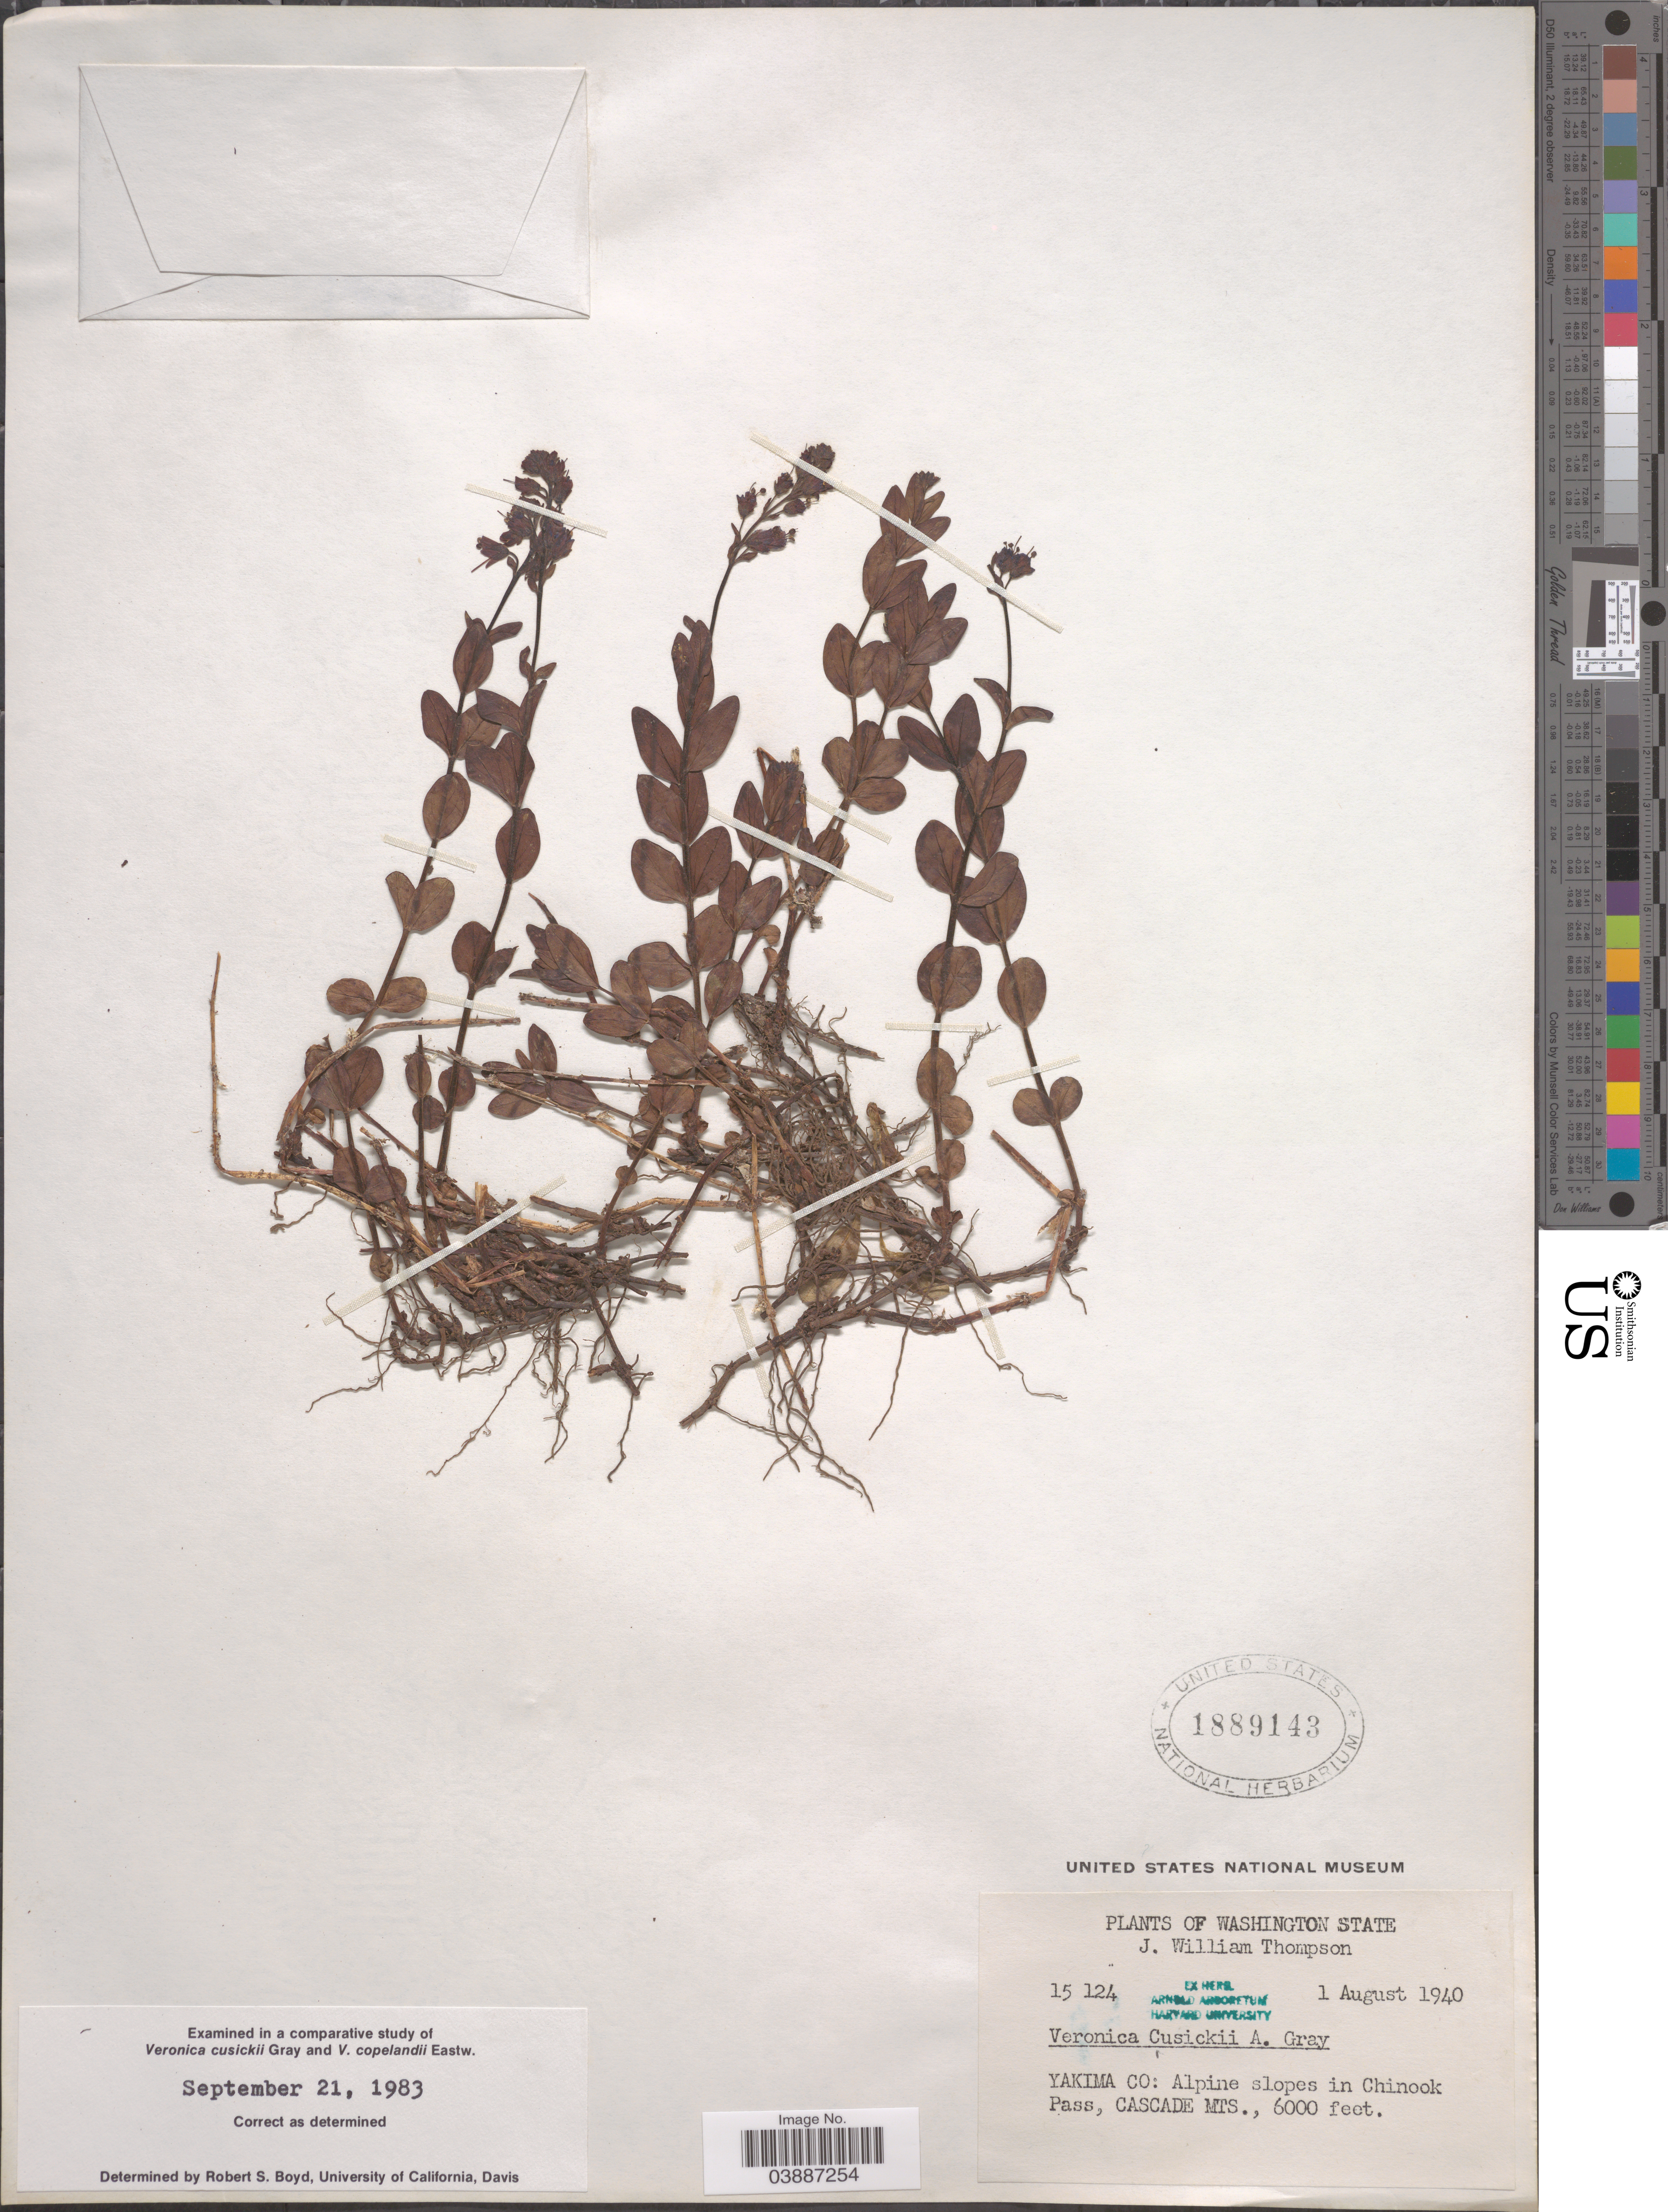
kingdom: Plantae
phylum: Tracheophyta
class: Magnoliopsida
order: Lamiales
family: Plantaginaceae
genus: Veronica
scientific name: Veronica cusickii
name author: A. Gray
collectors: J. W. Thompson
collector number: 15124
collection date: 1940-08-01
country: United States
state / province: Washington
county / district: Yakima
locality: Yakima Co: Alpine slopes in Chinook Pass, Cascade Mts.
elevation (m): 1829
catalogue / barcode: US 1889143